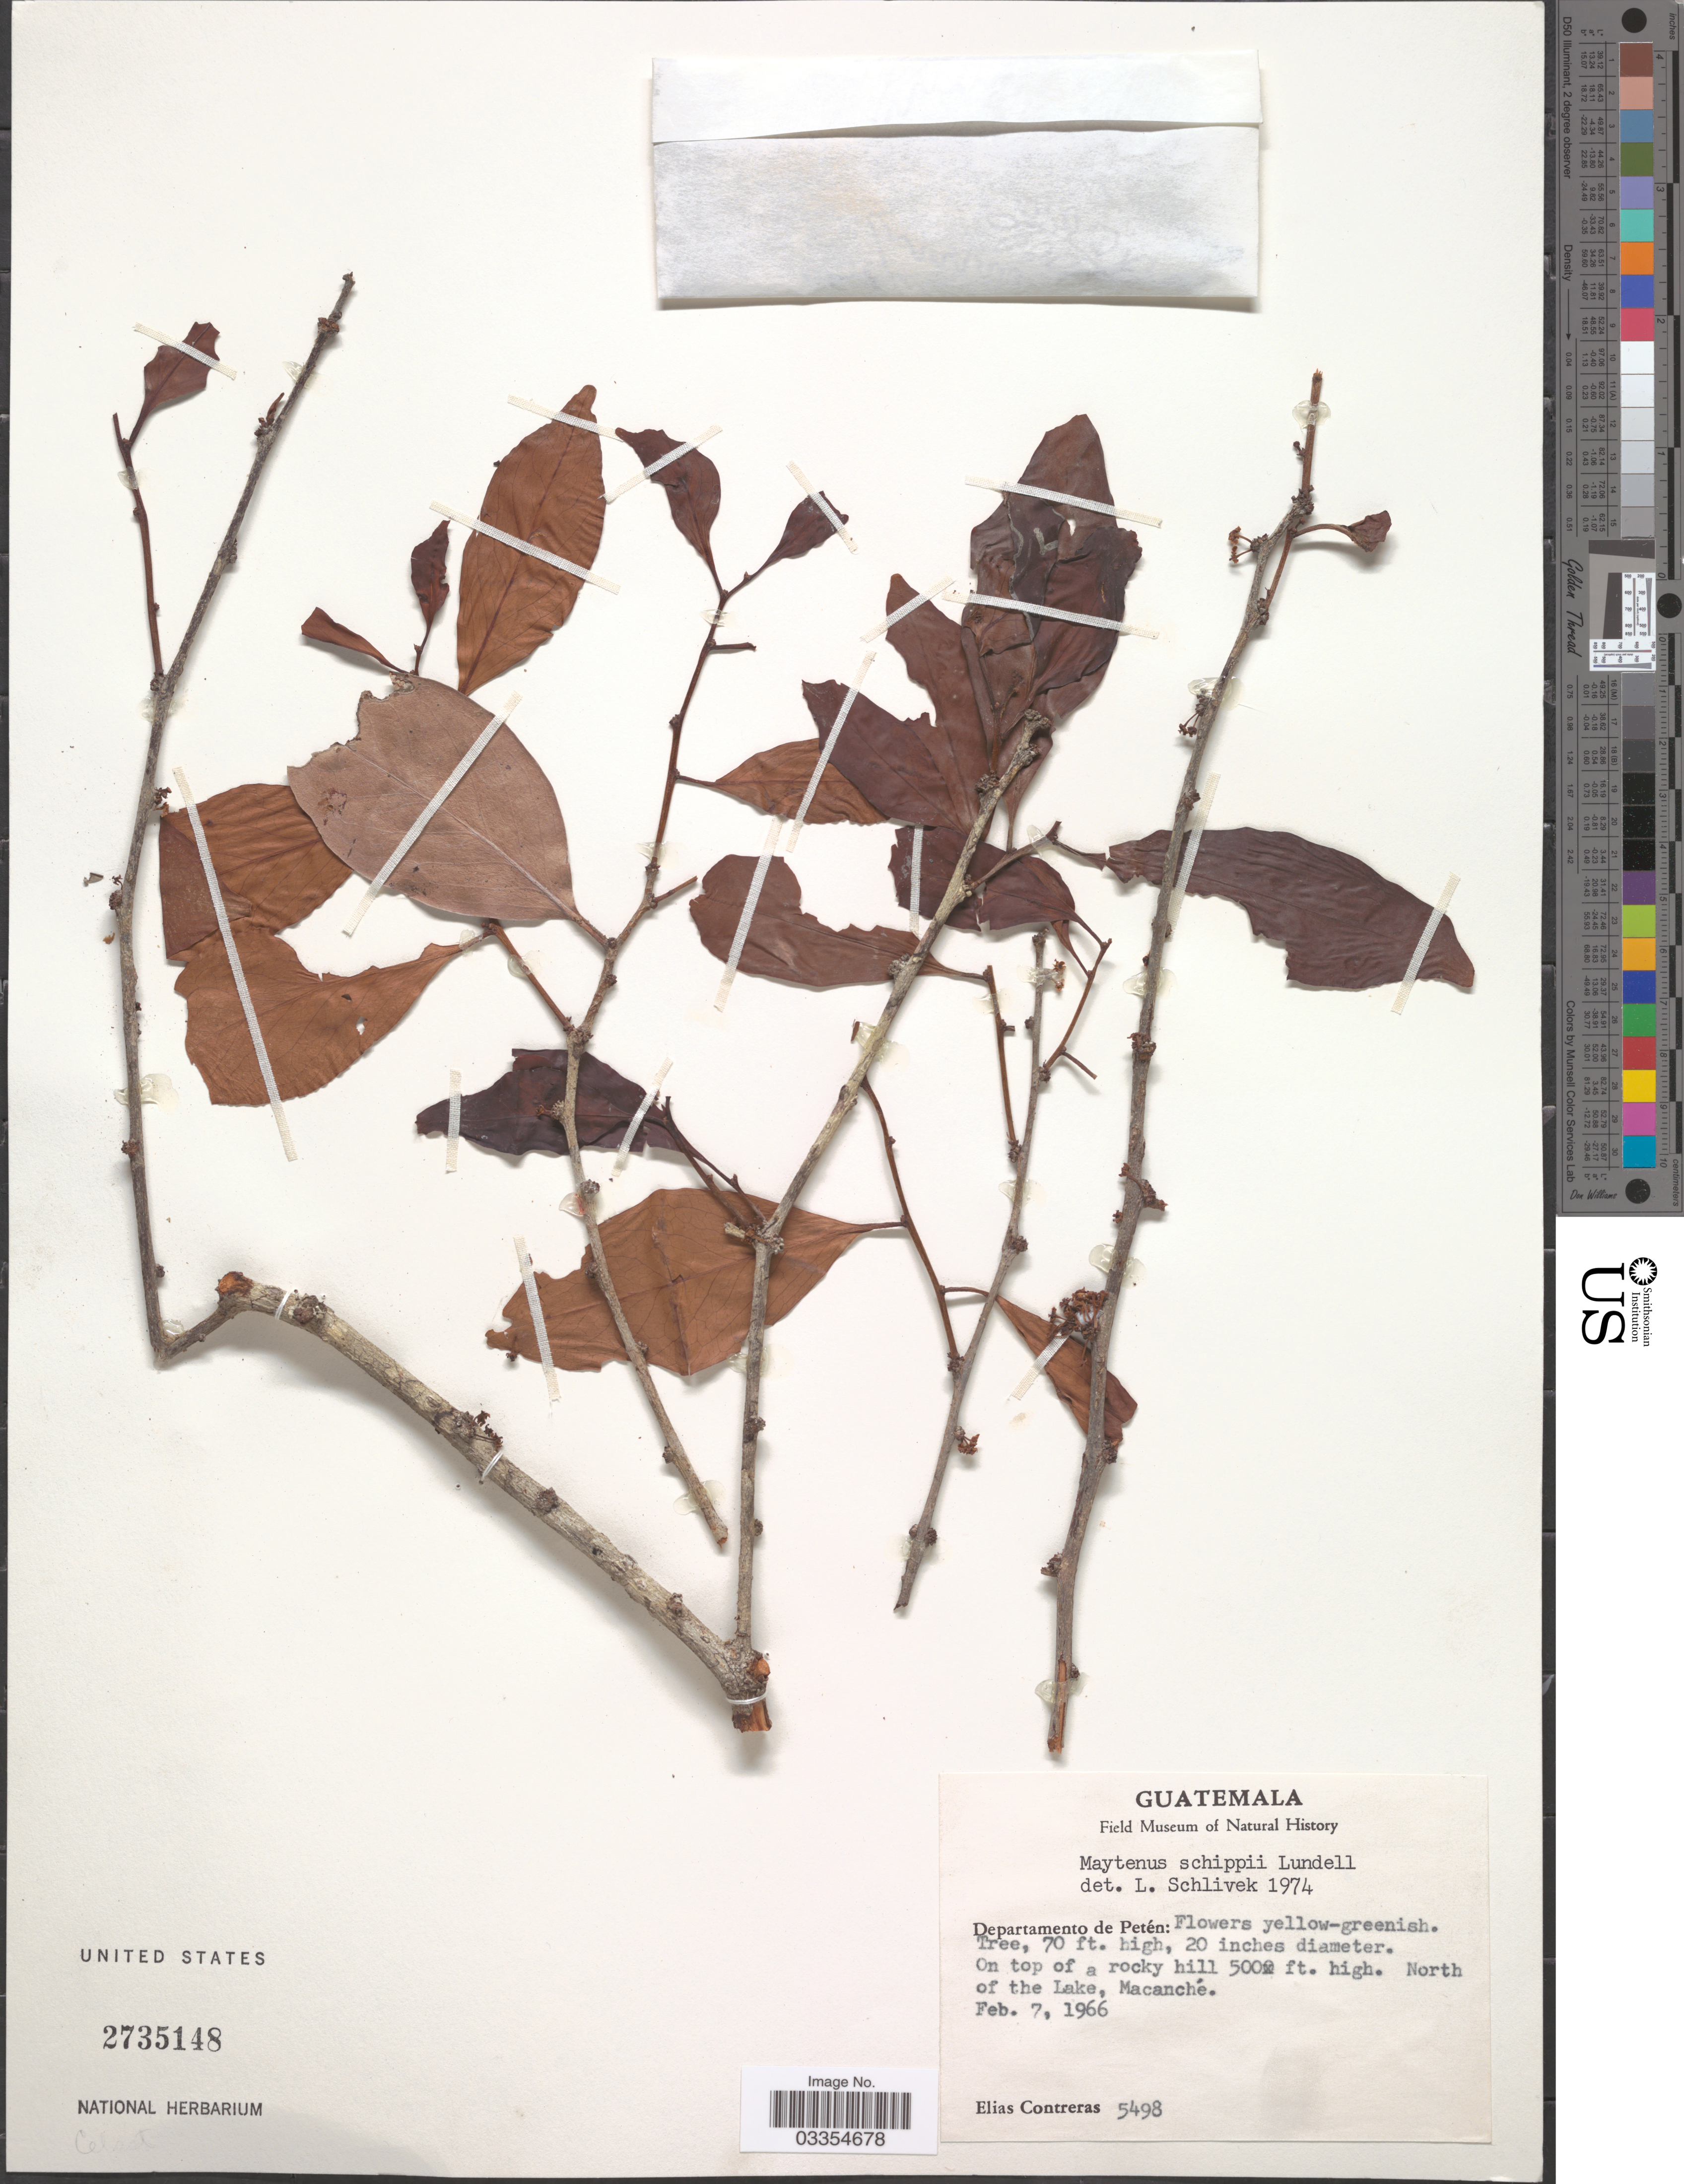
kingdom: Plantae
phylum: Tracheophyta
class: Magnoliopsida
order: Celastrales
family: Celastraceae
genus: Maytenus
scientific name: Maytenus schippii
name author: Lundell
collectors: E. Contreras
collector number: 5498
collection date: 1966-02-07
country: Guatemala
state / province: El Petén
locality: Departamento de Petén. On top of a rocky hill. North of the Lake, Mancanché.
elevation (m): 152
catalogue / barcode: US 2735148